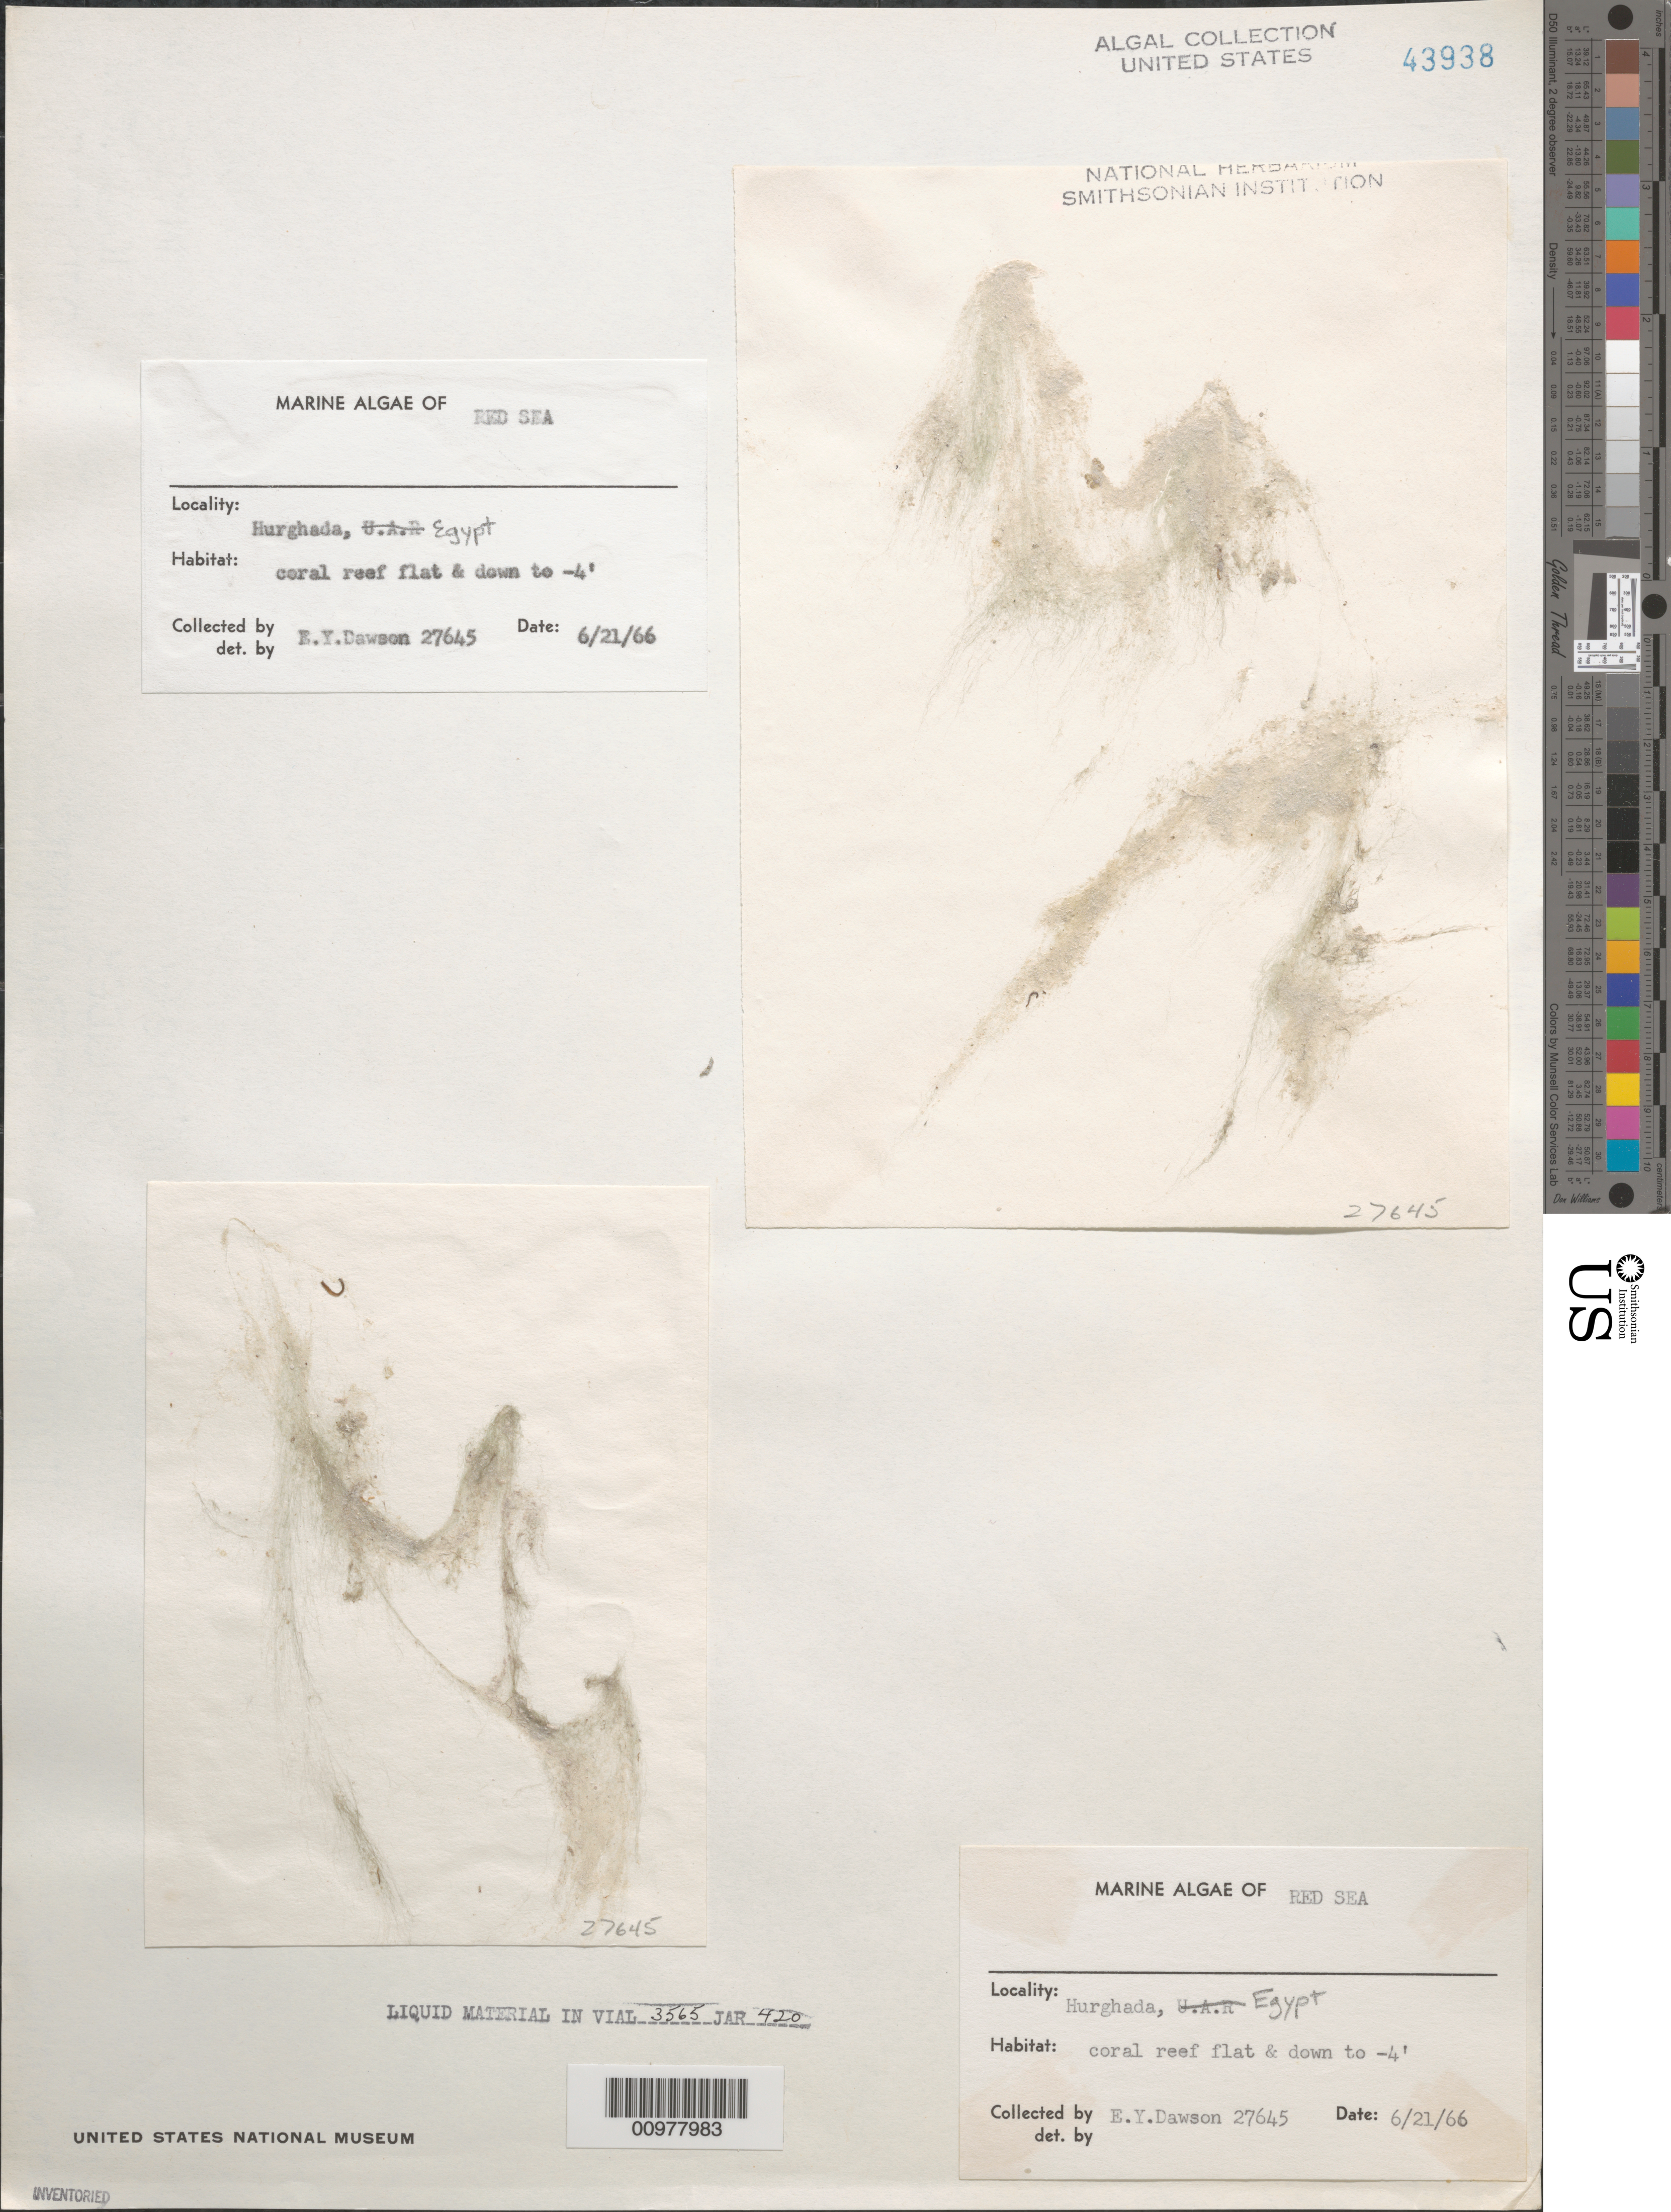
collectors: E. Y. Dawson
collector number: EYD 27645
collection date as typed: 21 Jun 1966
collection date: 1966-06-21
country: Egypt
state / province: Al Bahr al Ahmar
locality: Hurghada, Red Sea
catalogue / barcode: US 43938